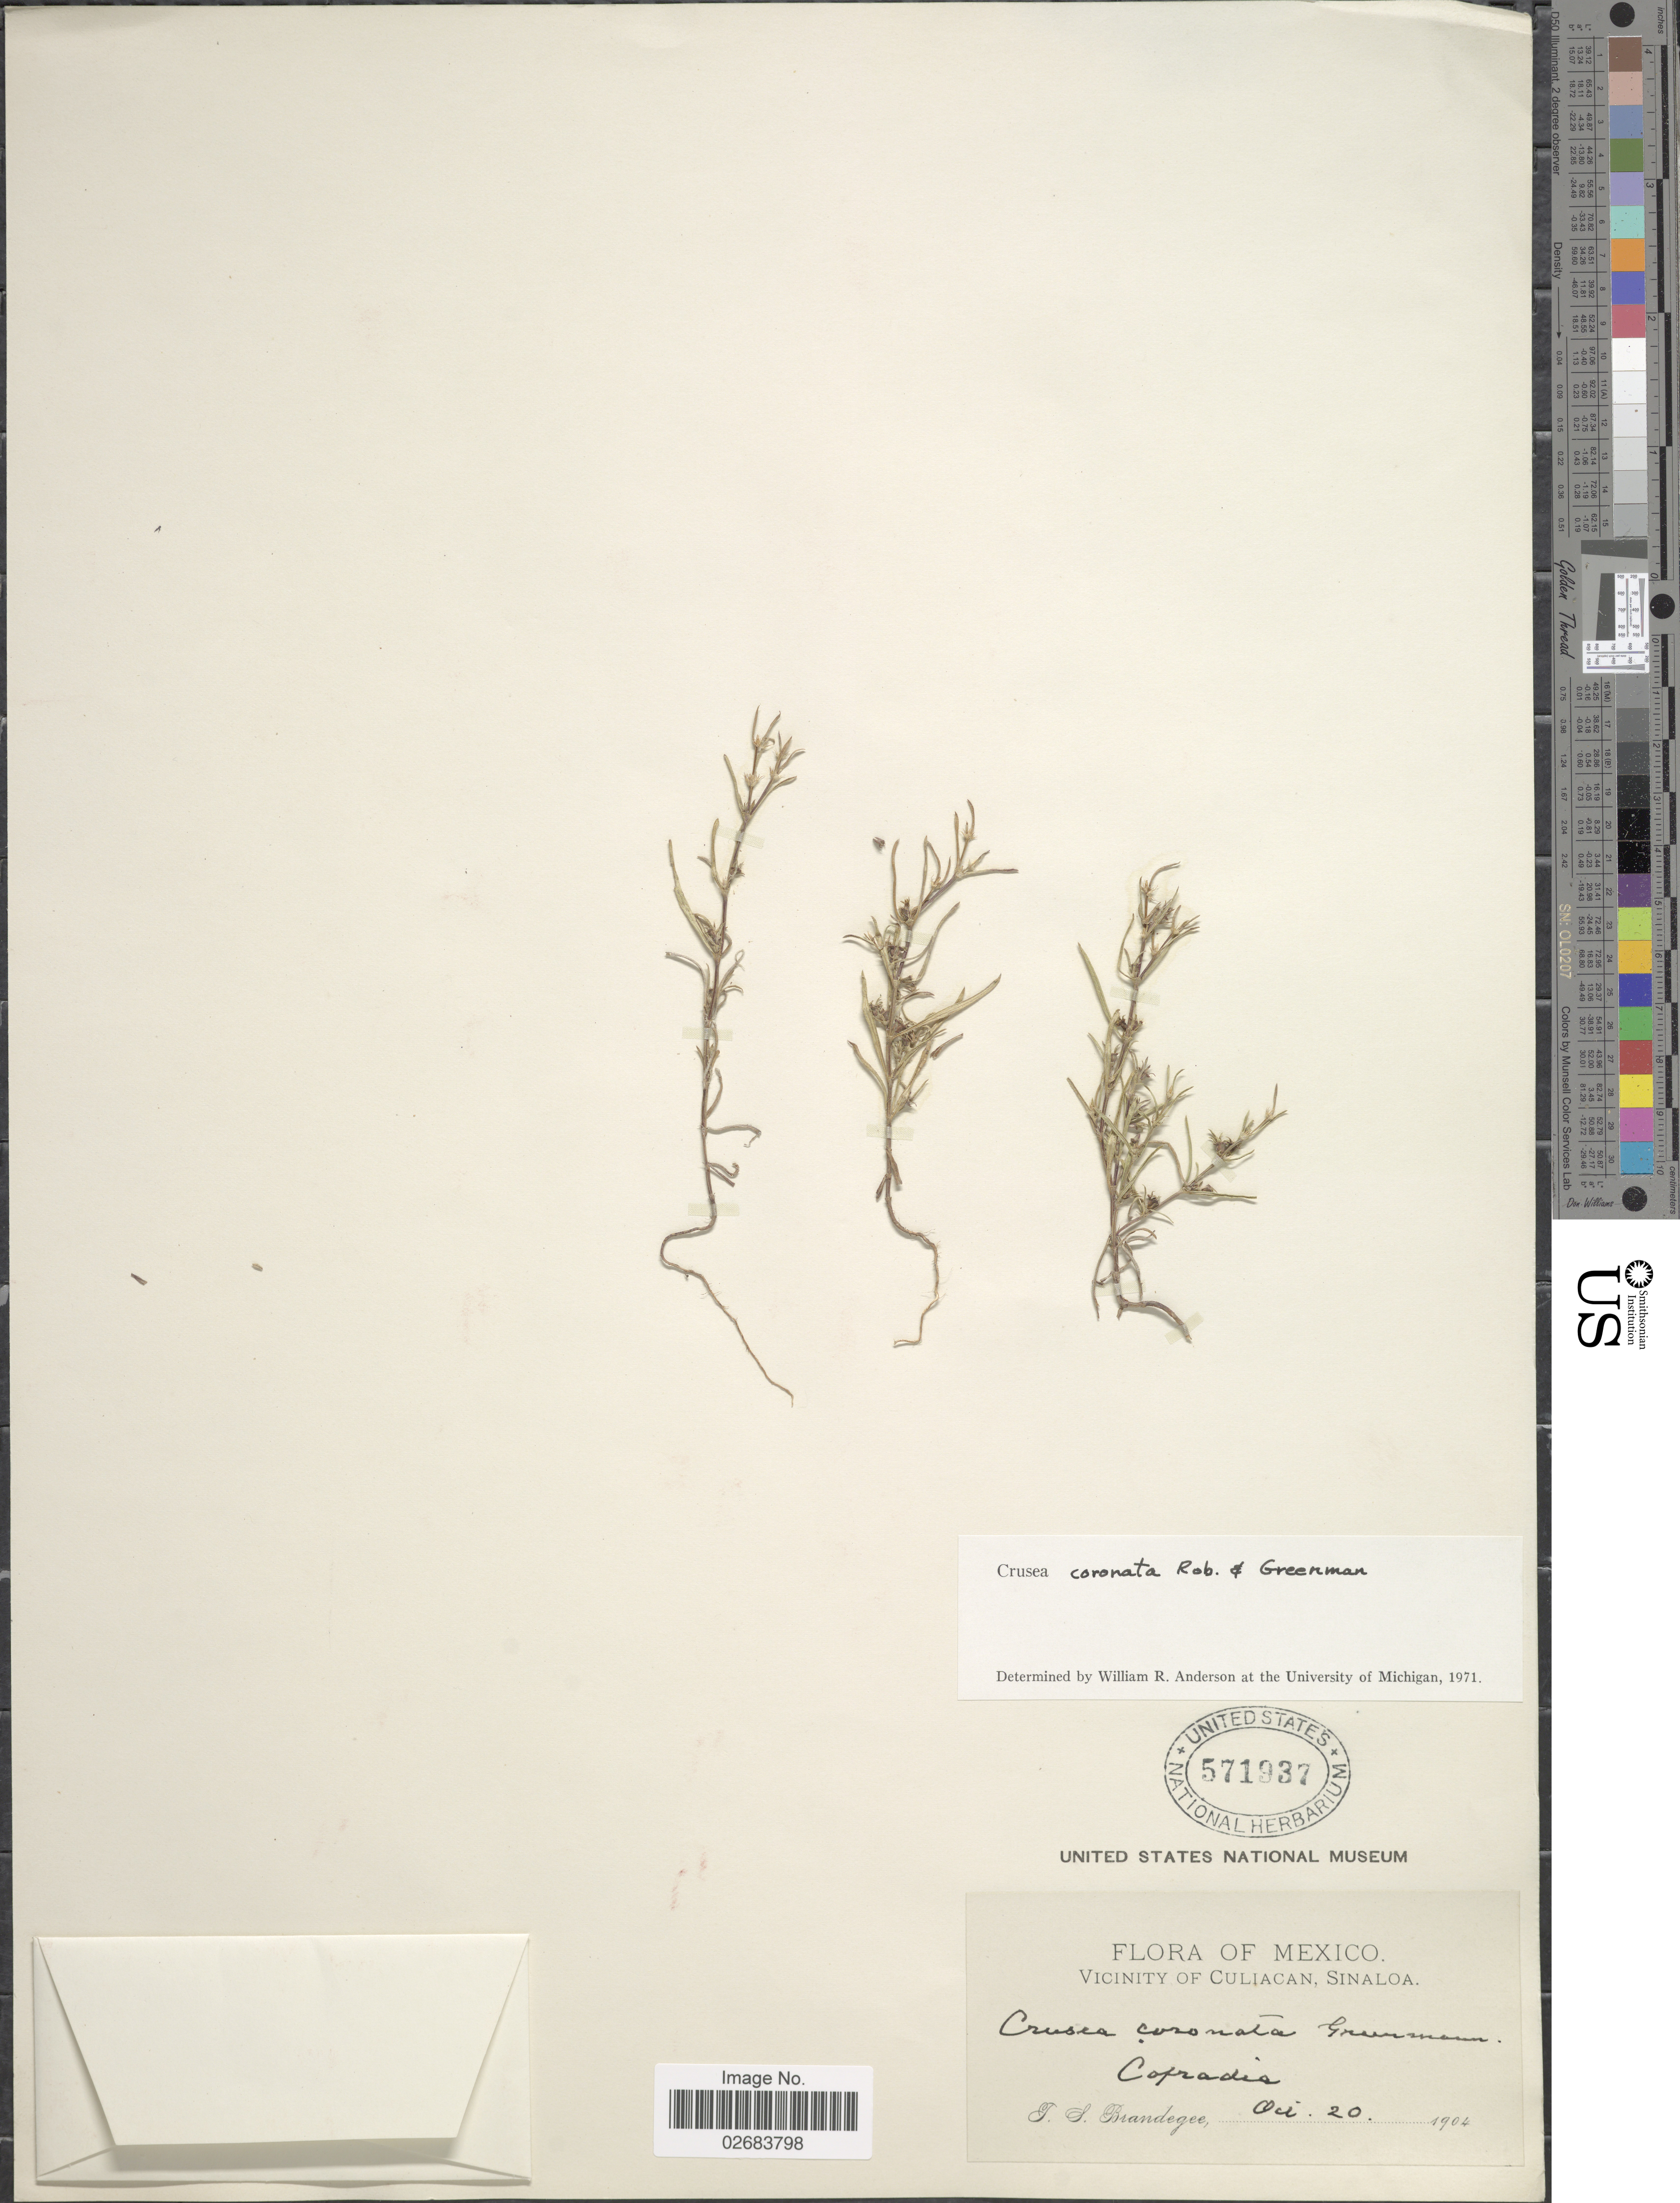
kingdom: Plantae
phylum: Tracheophyta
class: Magnoliopsida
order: Gentianales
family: Rubiaceae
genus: Crusea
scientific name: Crusea coronata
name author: B.L. Rob. & Greenm.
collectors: T. S. Brandegee (herbarium)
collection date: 1904-10-20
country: Mexico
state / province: Sinaloa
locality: Vicinity of Culiacan. Cofradia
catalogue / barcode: US 571937